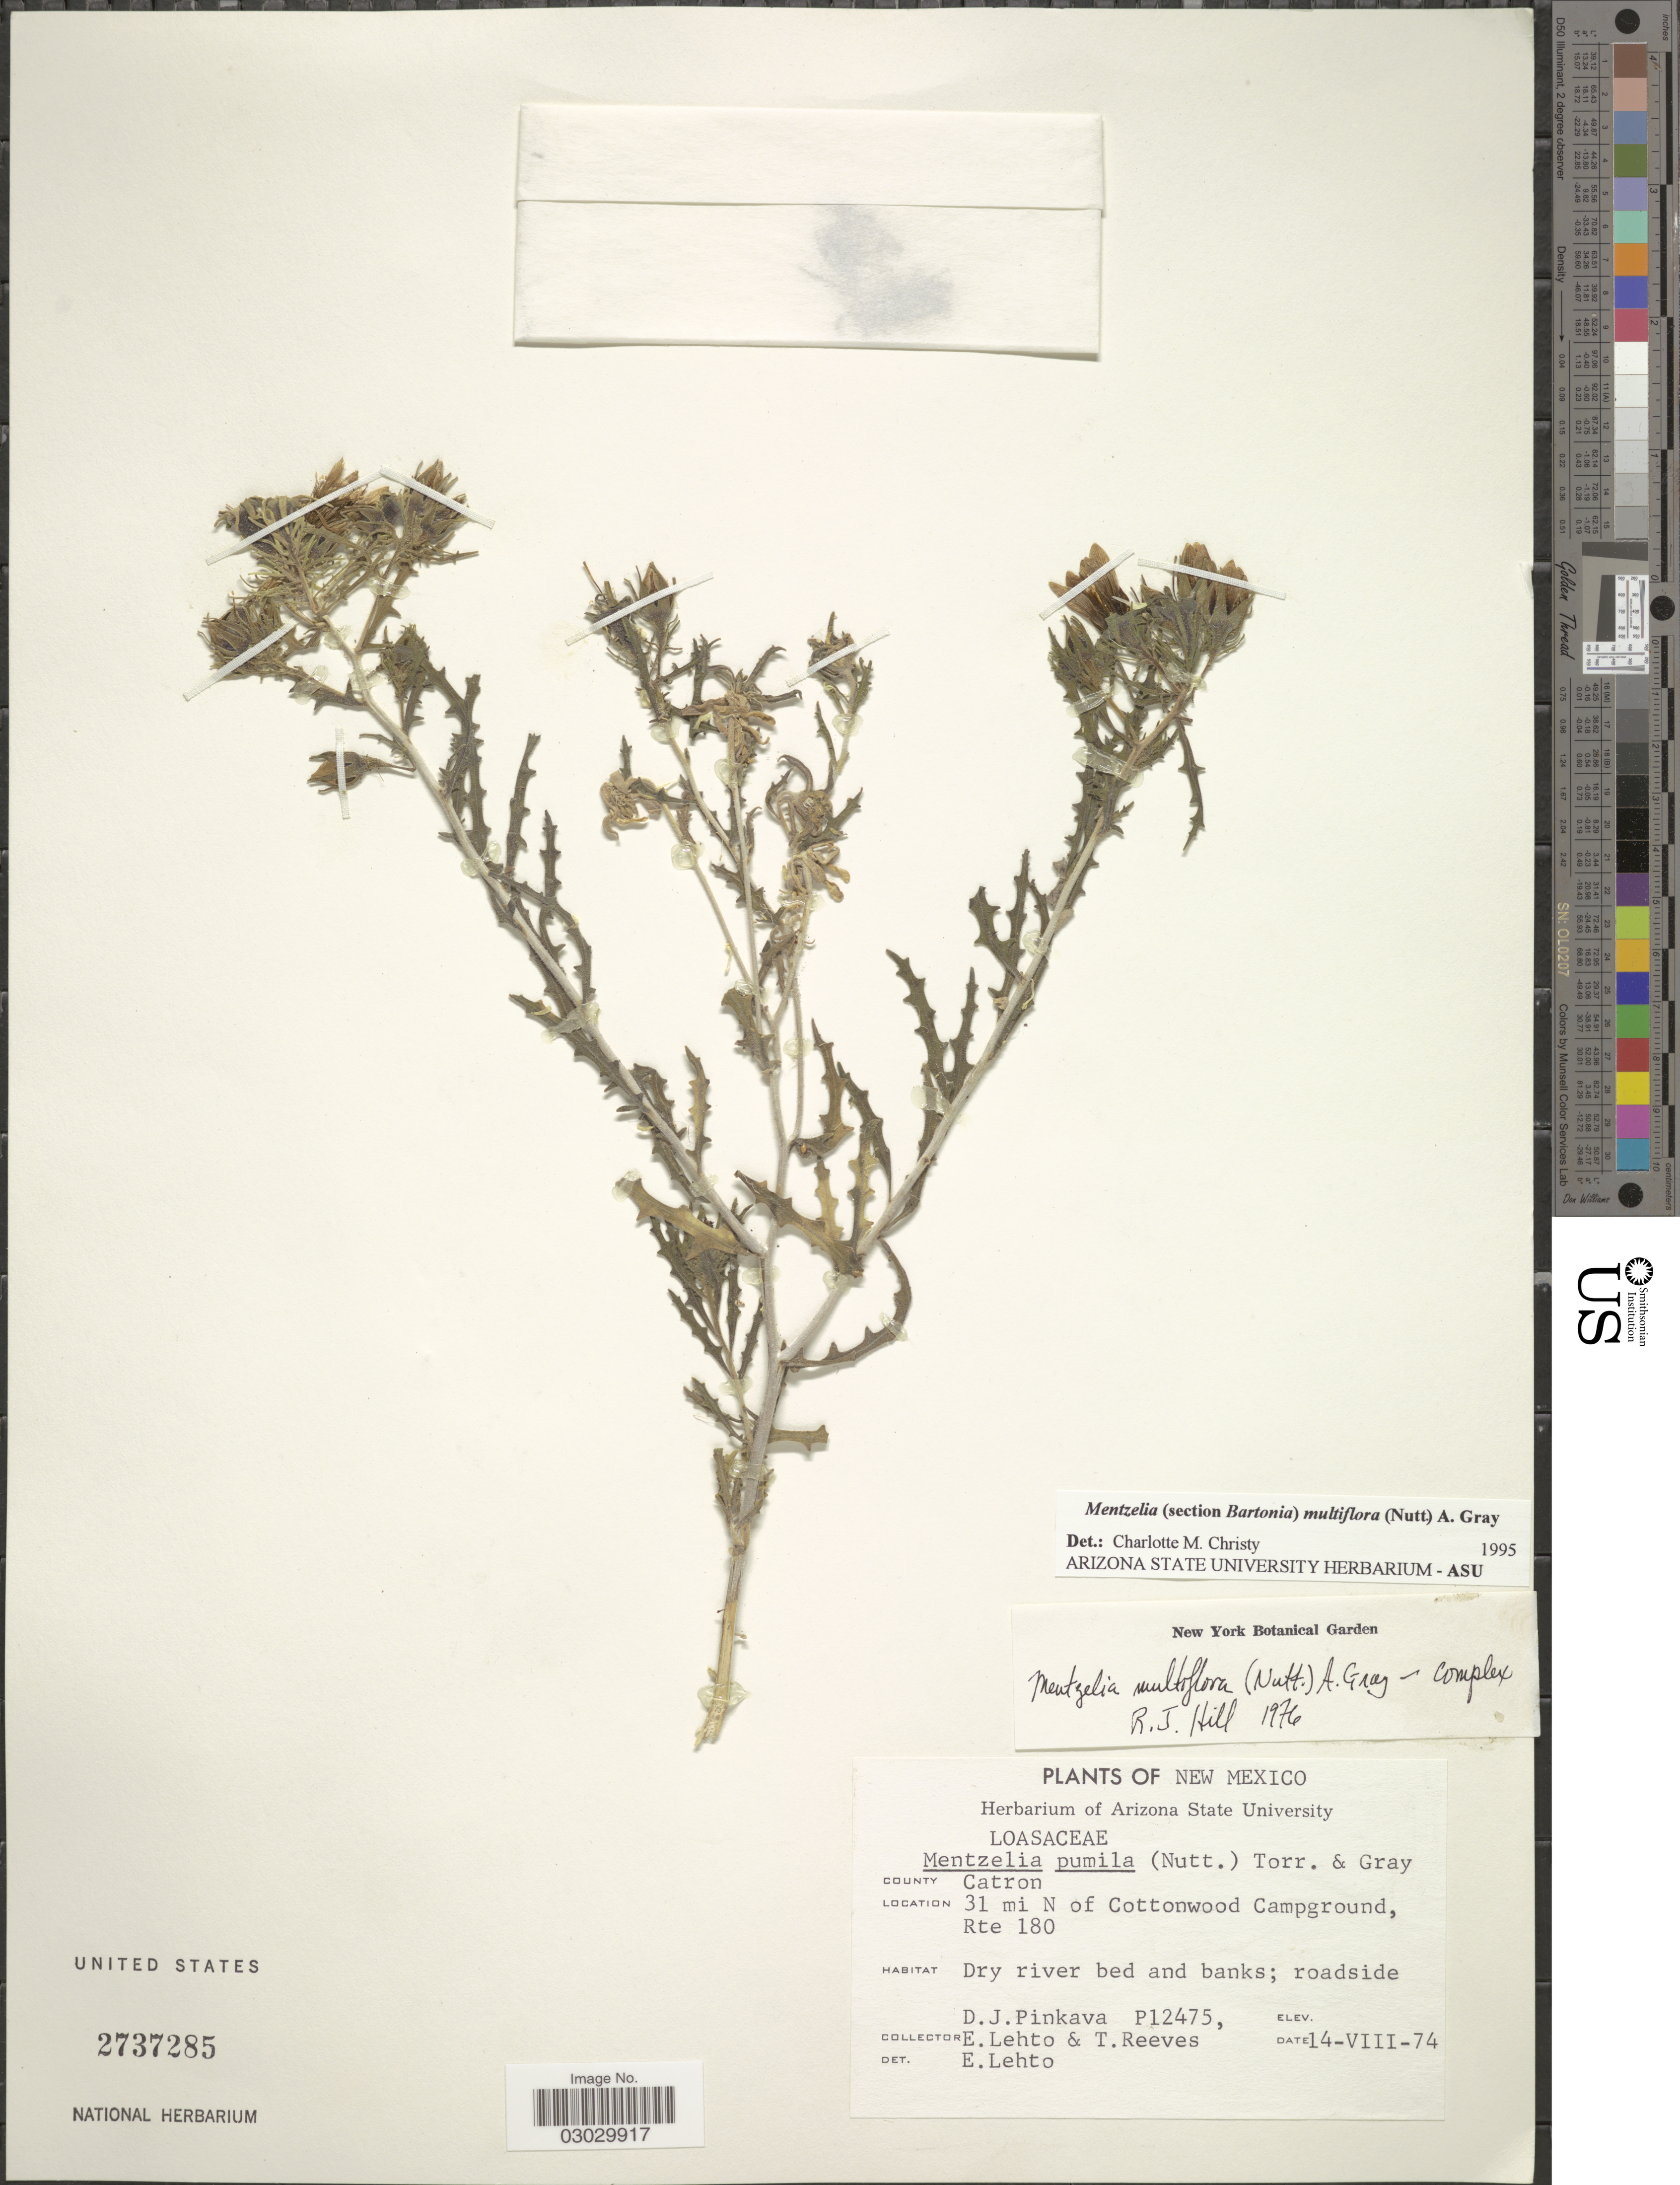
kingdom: Plantae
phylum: Tracheophyta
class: Magnoliopsida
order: Cornales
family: Loasaceae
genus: Mentzelia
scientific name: Mentzelia multiflora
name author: (Nutt.) A. Gray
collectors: D. J. Pinkava, E. Lehto & T. Reeves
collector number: P12475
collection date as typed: Transcribed d/m/y: 14/8/74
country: United States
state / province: New Mexico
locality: County Catron, 31 mi N of Cottonwood Campground, Rte 180.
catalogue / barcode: US 2737285